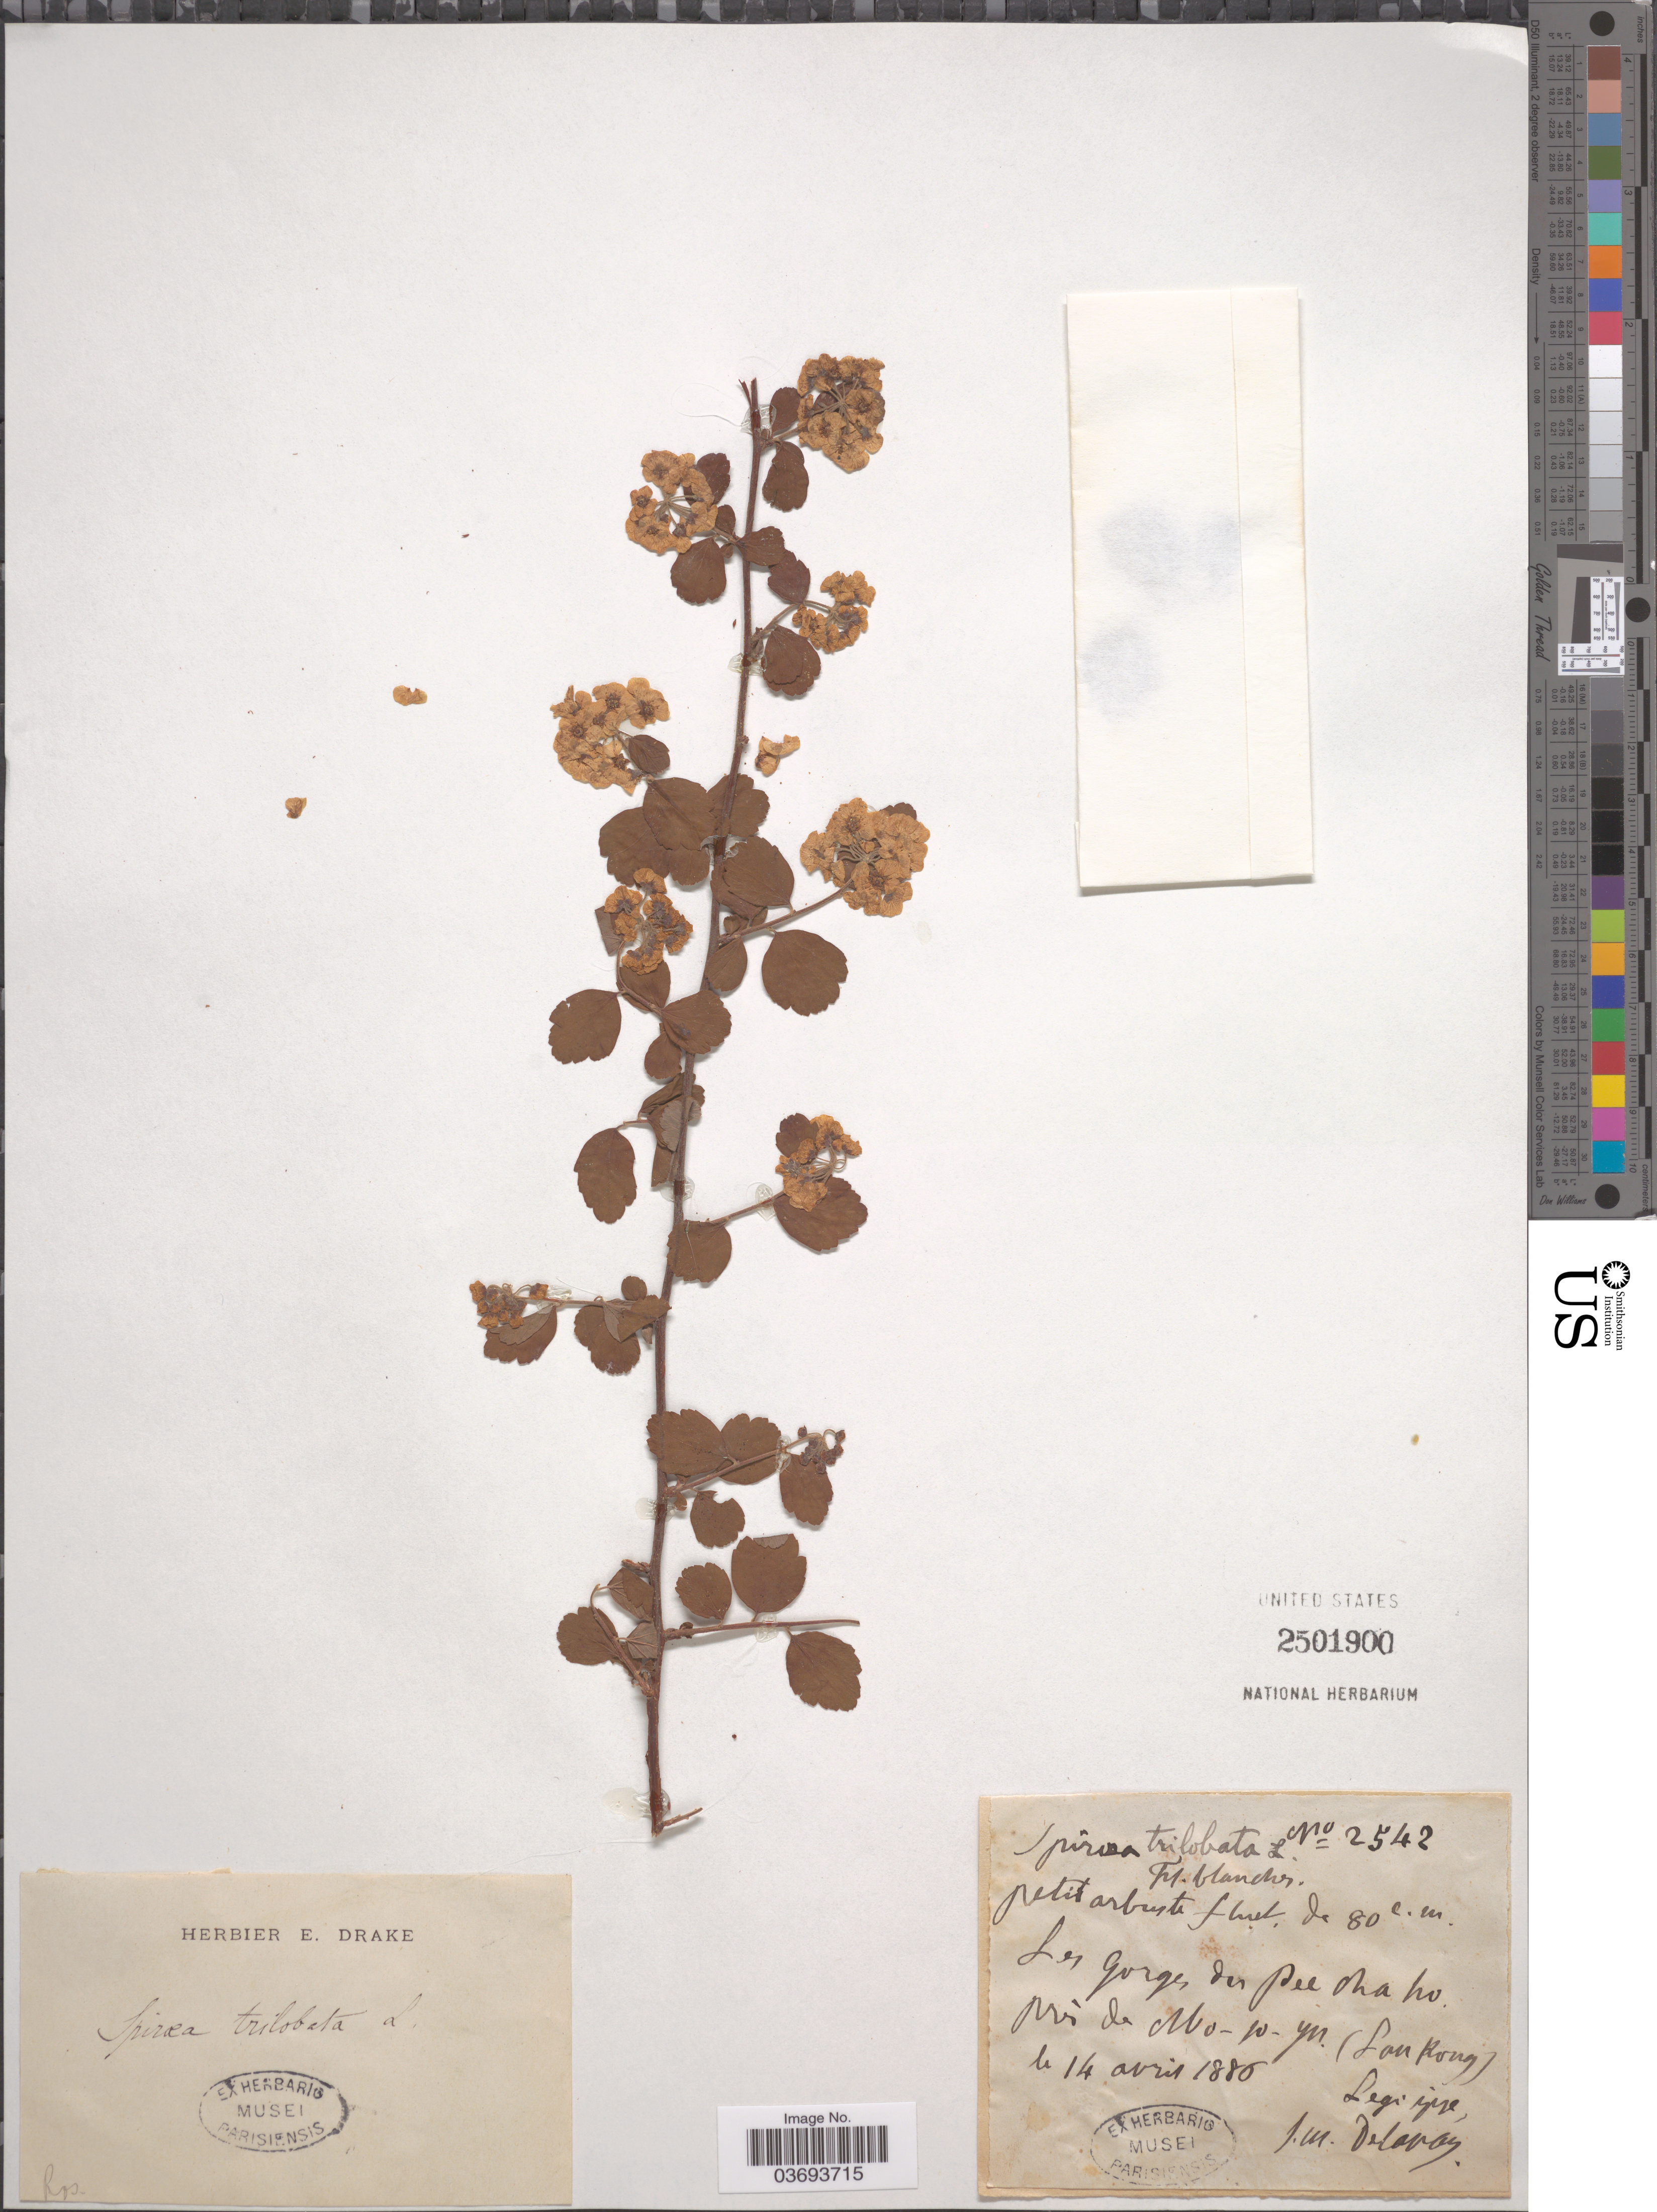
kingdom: Plantae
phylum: Tracheophyta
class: Magnoliopsida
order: Rosales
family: Rosaceae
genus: Spiraea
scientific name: Spiraea trilobata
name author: L.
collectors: J. Delavay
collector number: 2542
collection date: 1886-04-14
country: China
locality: Les Gorges des Pu sha ho prés de Mo-jo-yin. [interpreted] (Lou Kong).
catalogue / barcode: US 2501900